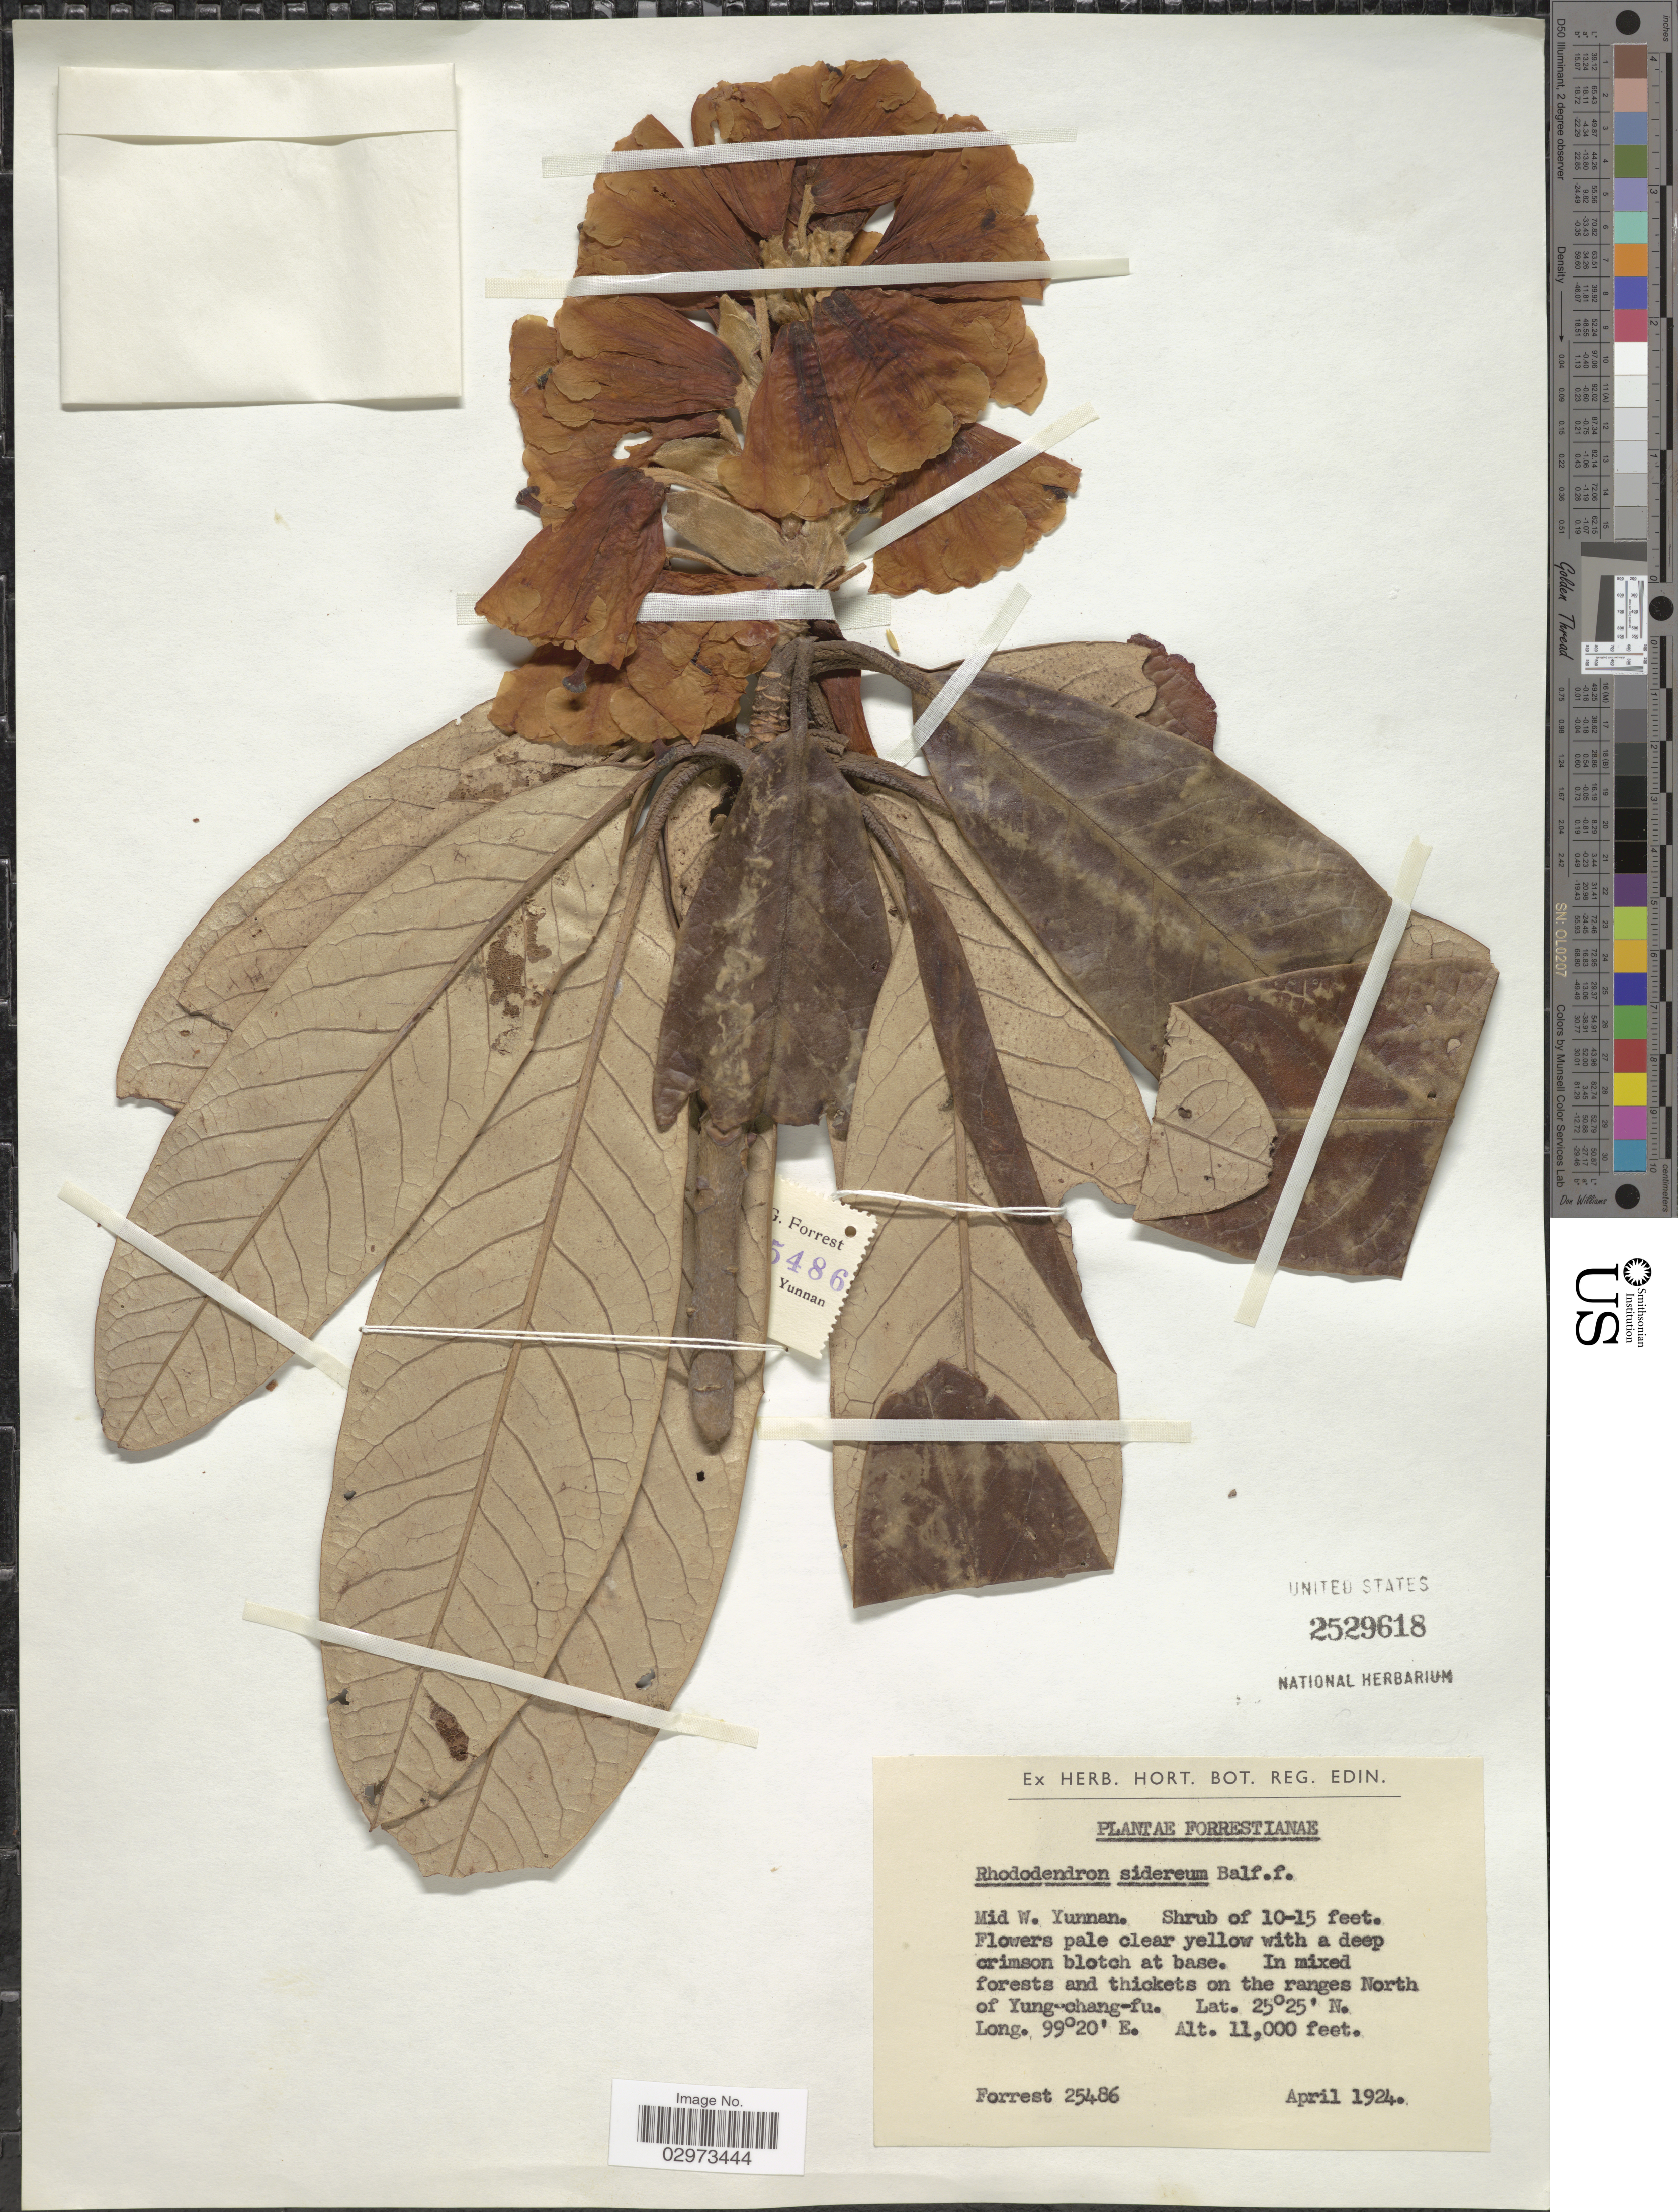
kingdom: Plantae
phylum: Tracheophyta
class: Magnoliopsida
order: Ericales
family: Ericaceae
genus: Rhododendron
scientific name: Rhododendron sidereum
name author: Balf. f.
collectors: -. Forrest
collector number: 25486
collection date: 1924-04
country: China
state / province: Yunnan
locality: Mid W. Yunnan. In mixed forests and thickets on the ranges North of Yung-chang-fu.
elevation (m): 3353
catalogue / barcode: US 2529618